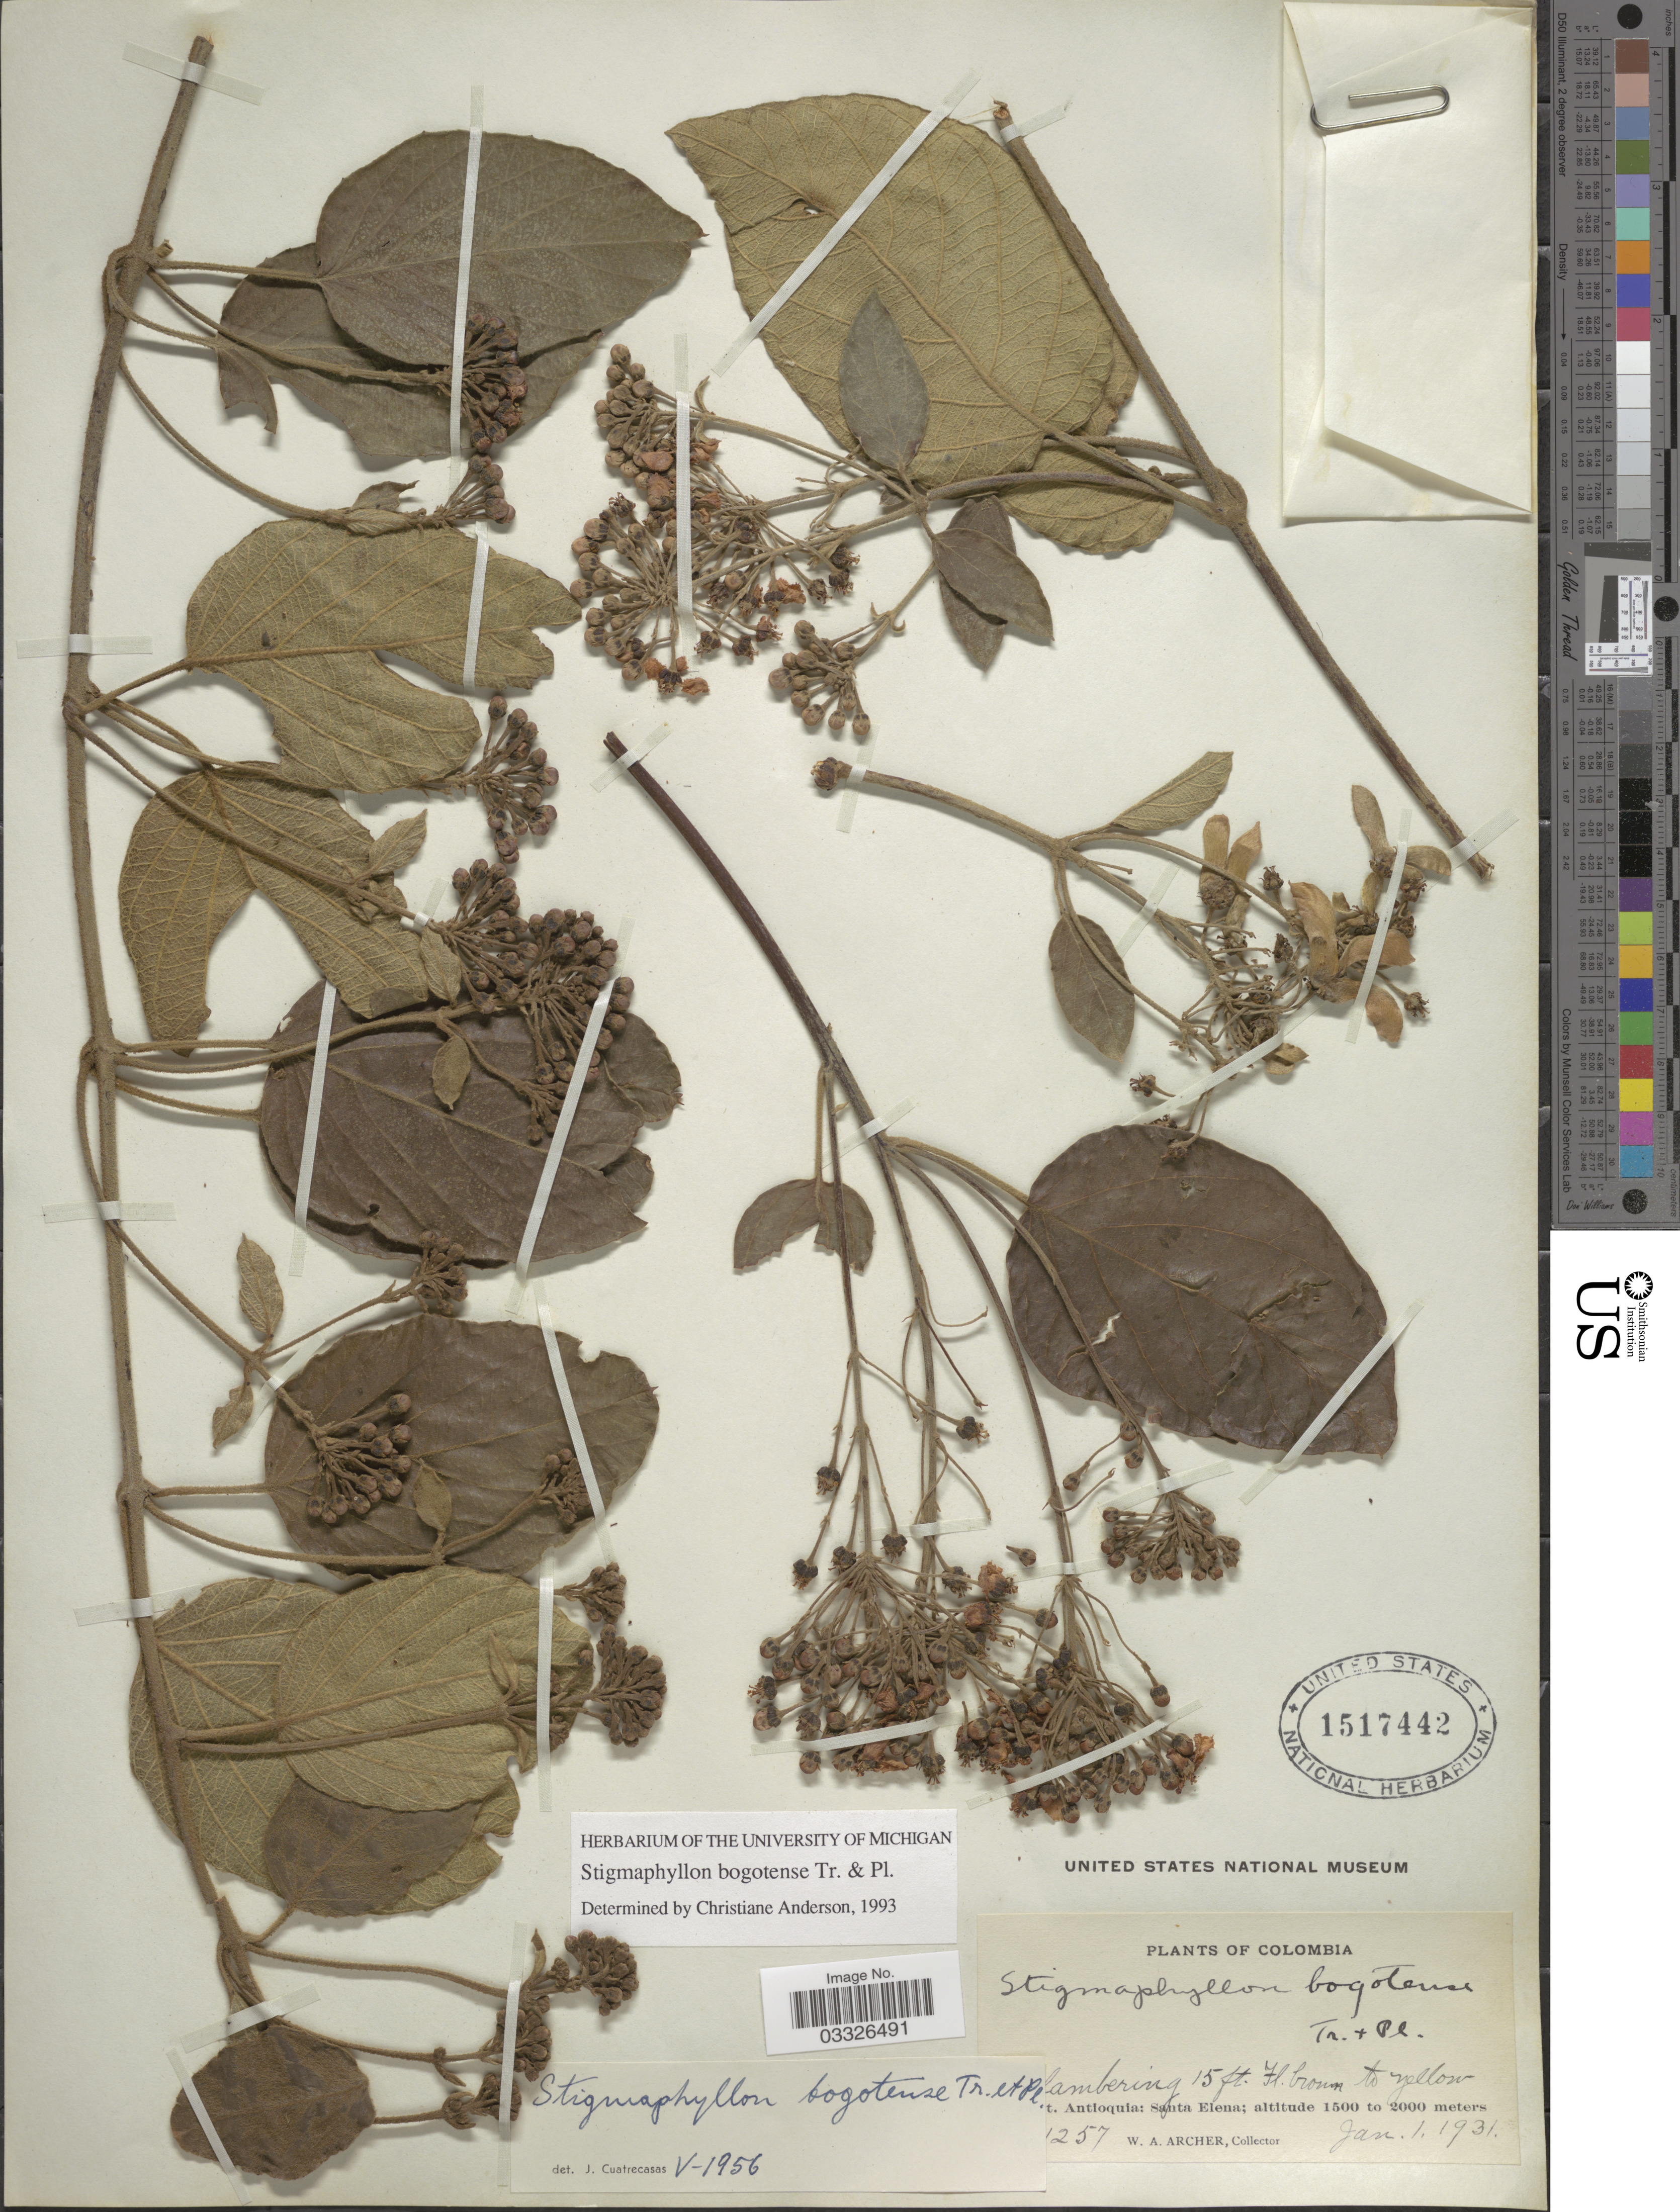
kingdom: Plantae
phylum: Tracheophyta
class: Magnoliopsida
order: Malpighiales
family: Malpighiaceae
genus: Stigmaphyllon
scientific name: Stigmaphyllon bogotense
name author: Triana & Planch.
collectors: W. Archer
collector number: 1257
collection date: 1931-01-01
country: Colombia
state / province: Antioquia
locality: Dept. Antioquia: Santa Elena.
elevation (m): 1500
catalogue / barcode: US 1517442